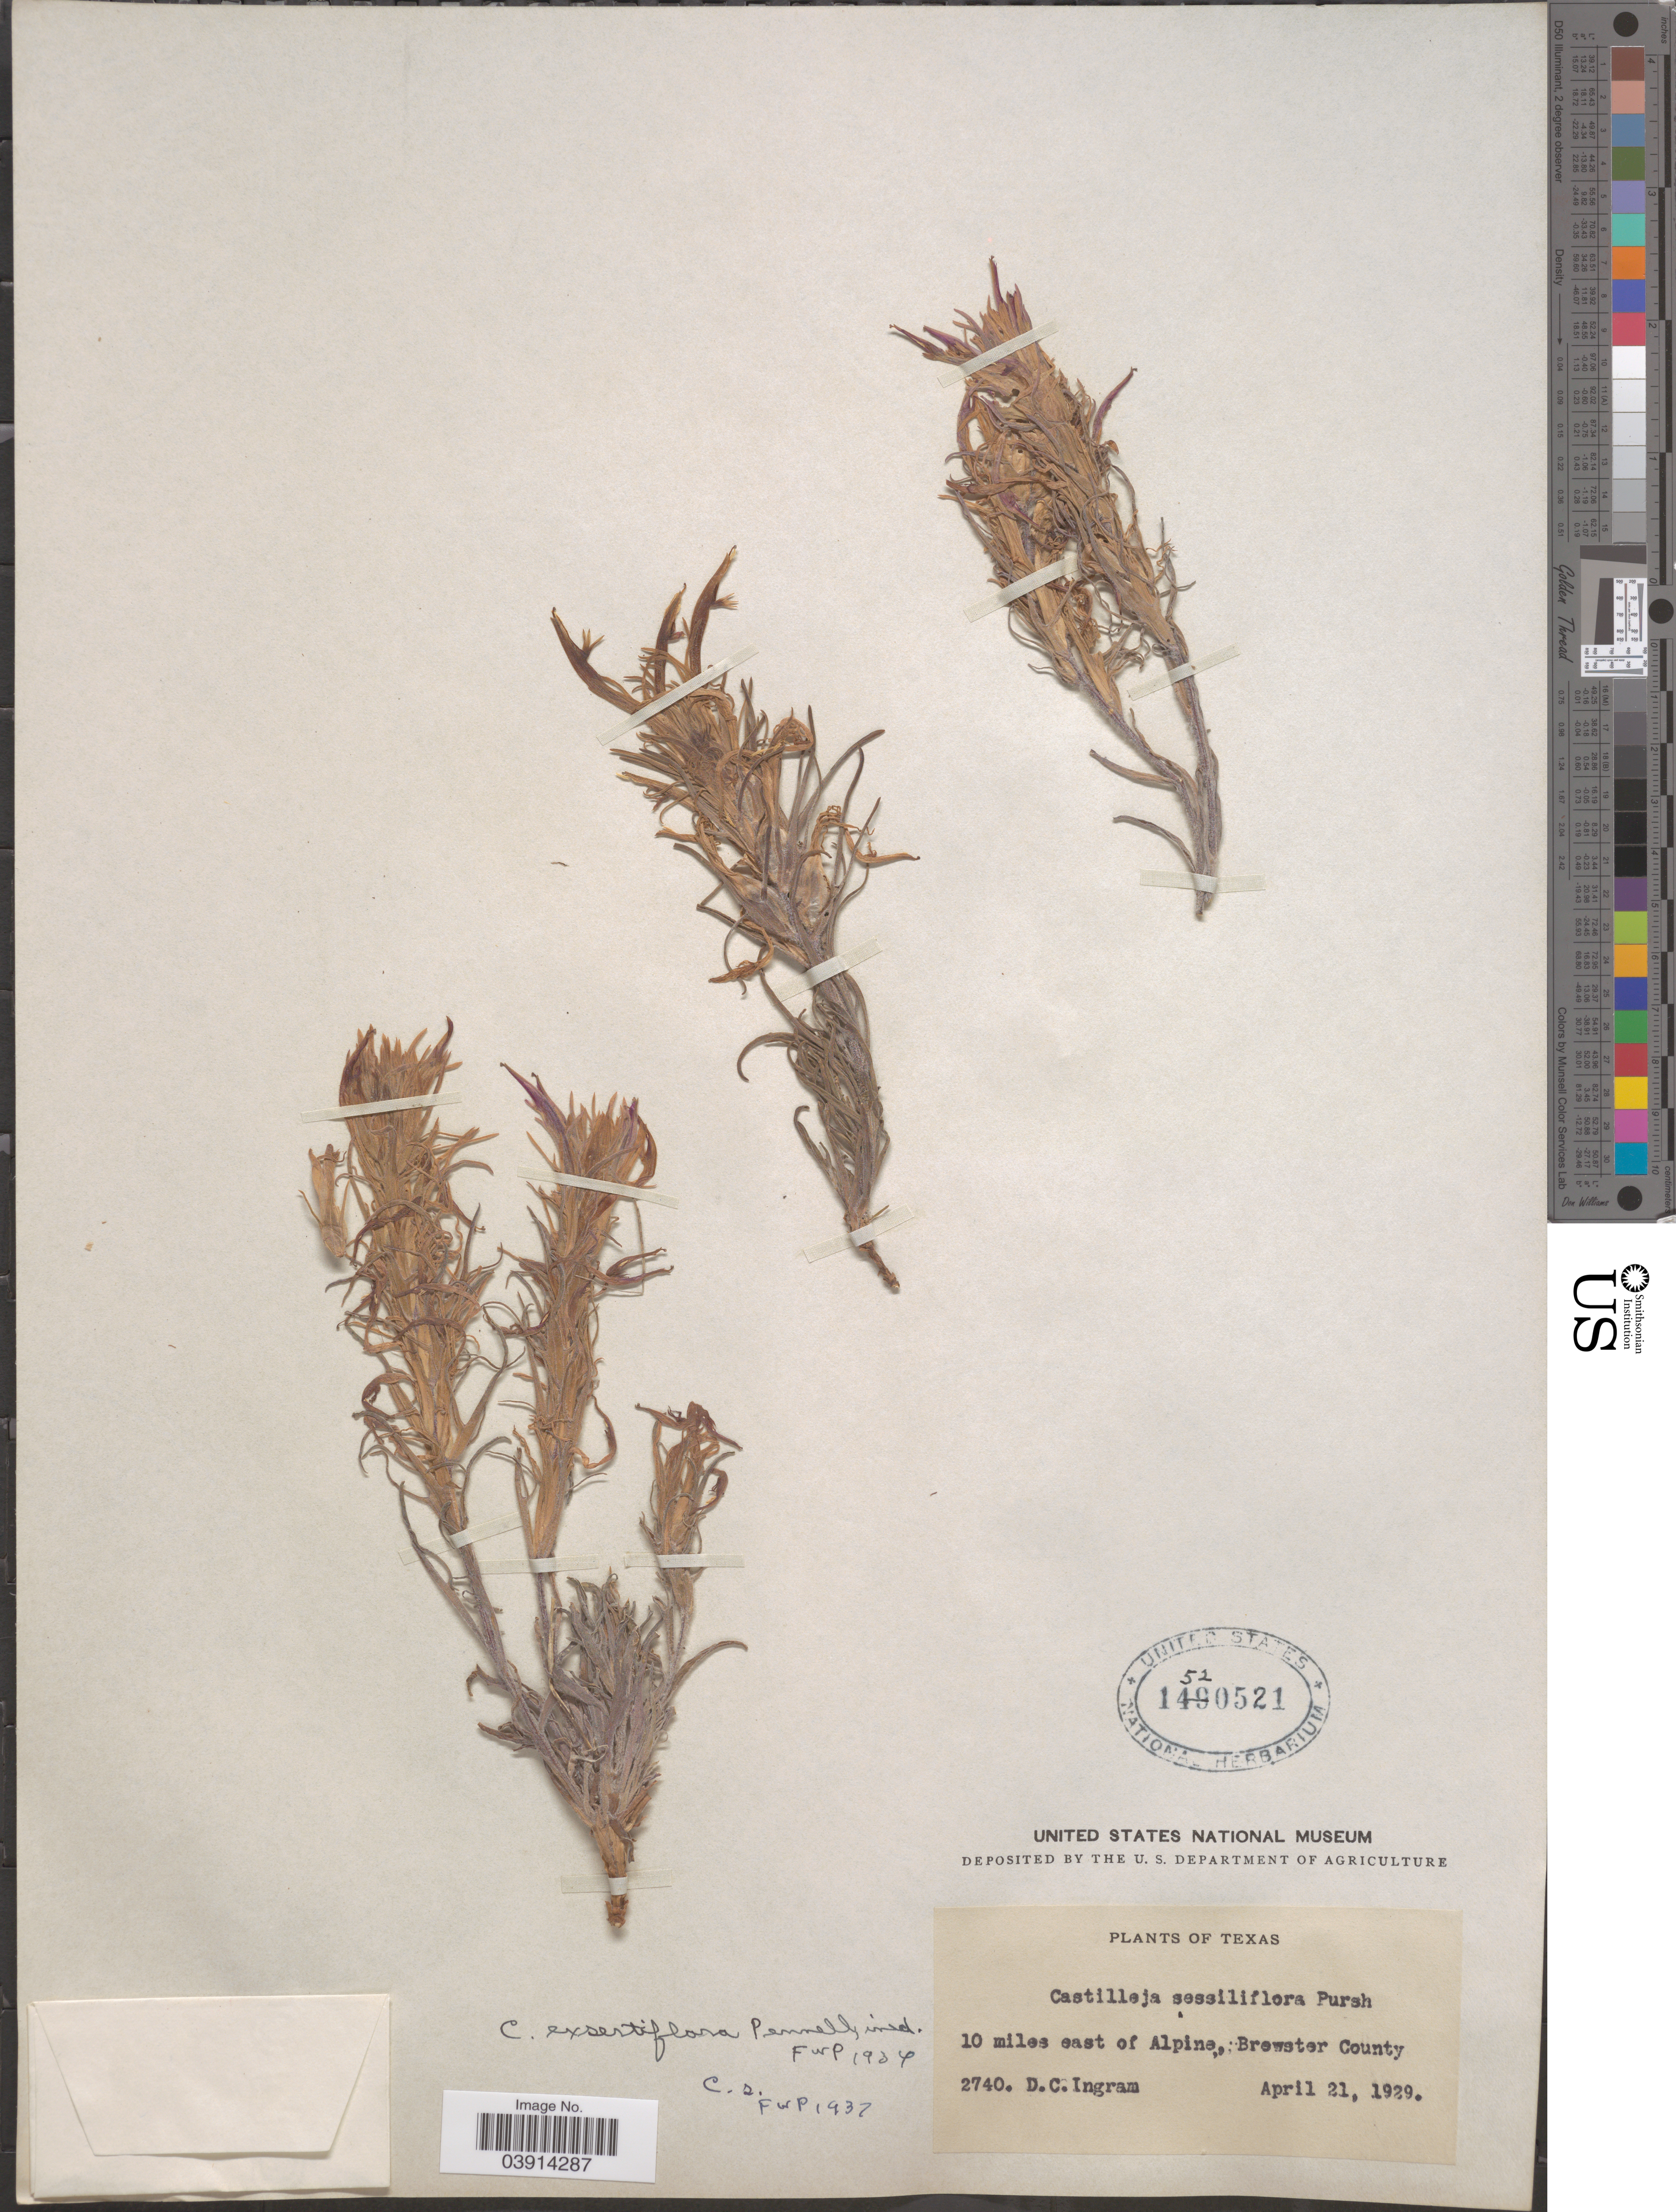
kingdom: Plantae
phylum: Tracheophyta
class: Magnoliopsida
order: Lamiales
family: Orobanchaceae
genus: Castilleja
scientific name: Castilleja sessiliflora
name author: Pursh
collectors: D. C. Ingram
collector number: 2740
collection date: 1929-04-21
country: United States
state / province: Texas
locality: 10 miles east of Alpine, Brewster County.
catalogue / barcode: US 1520521